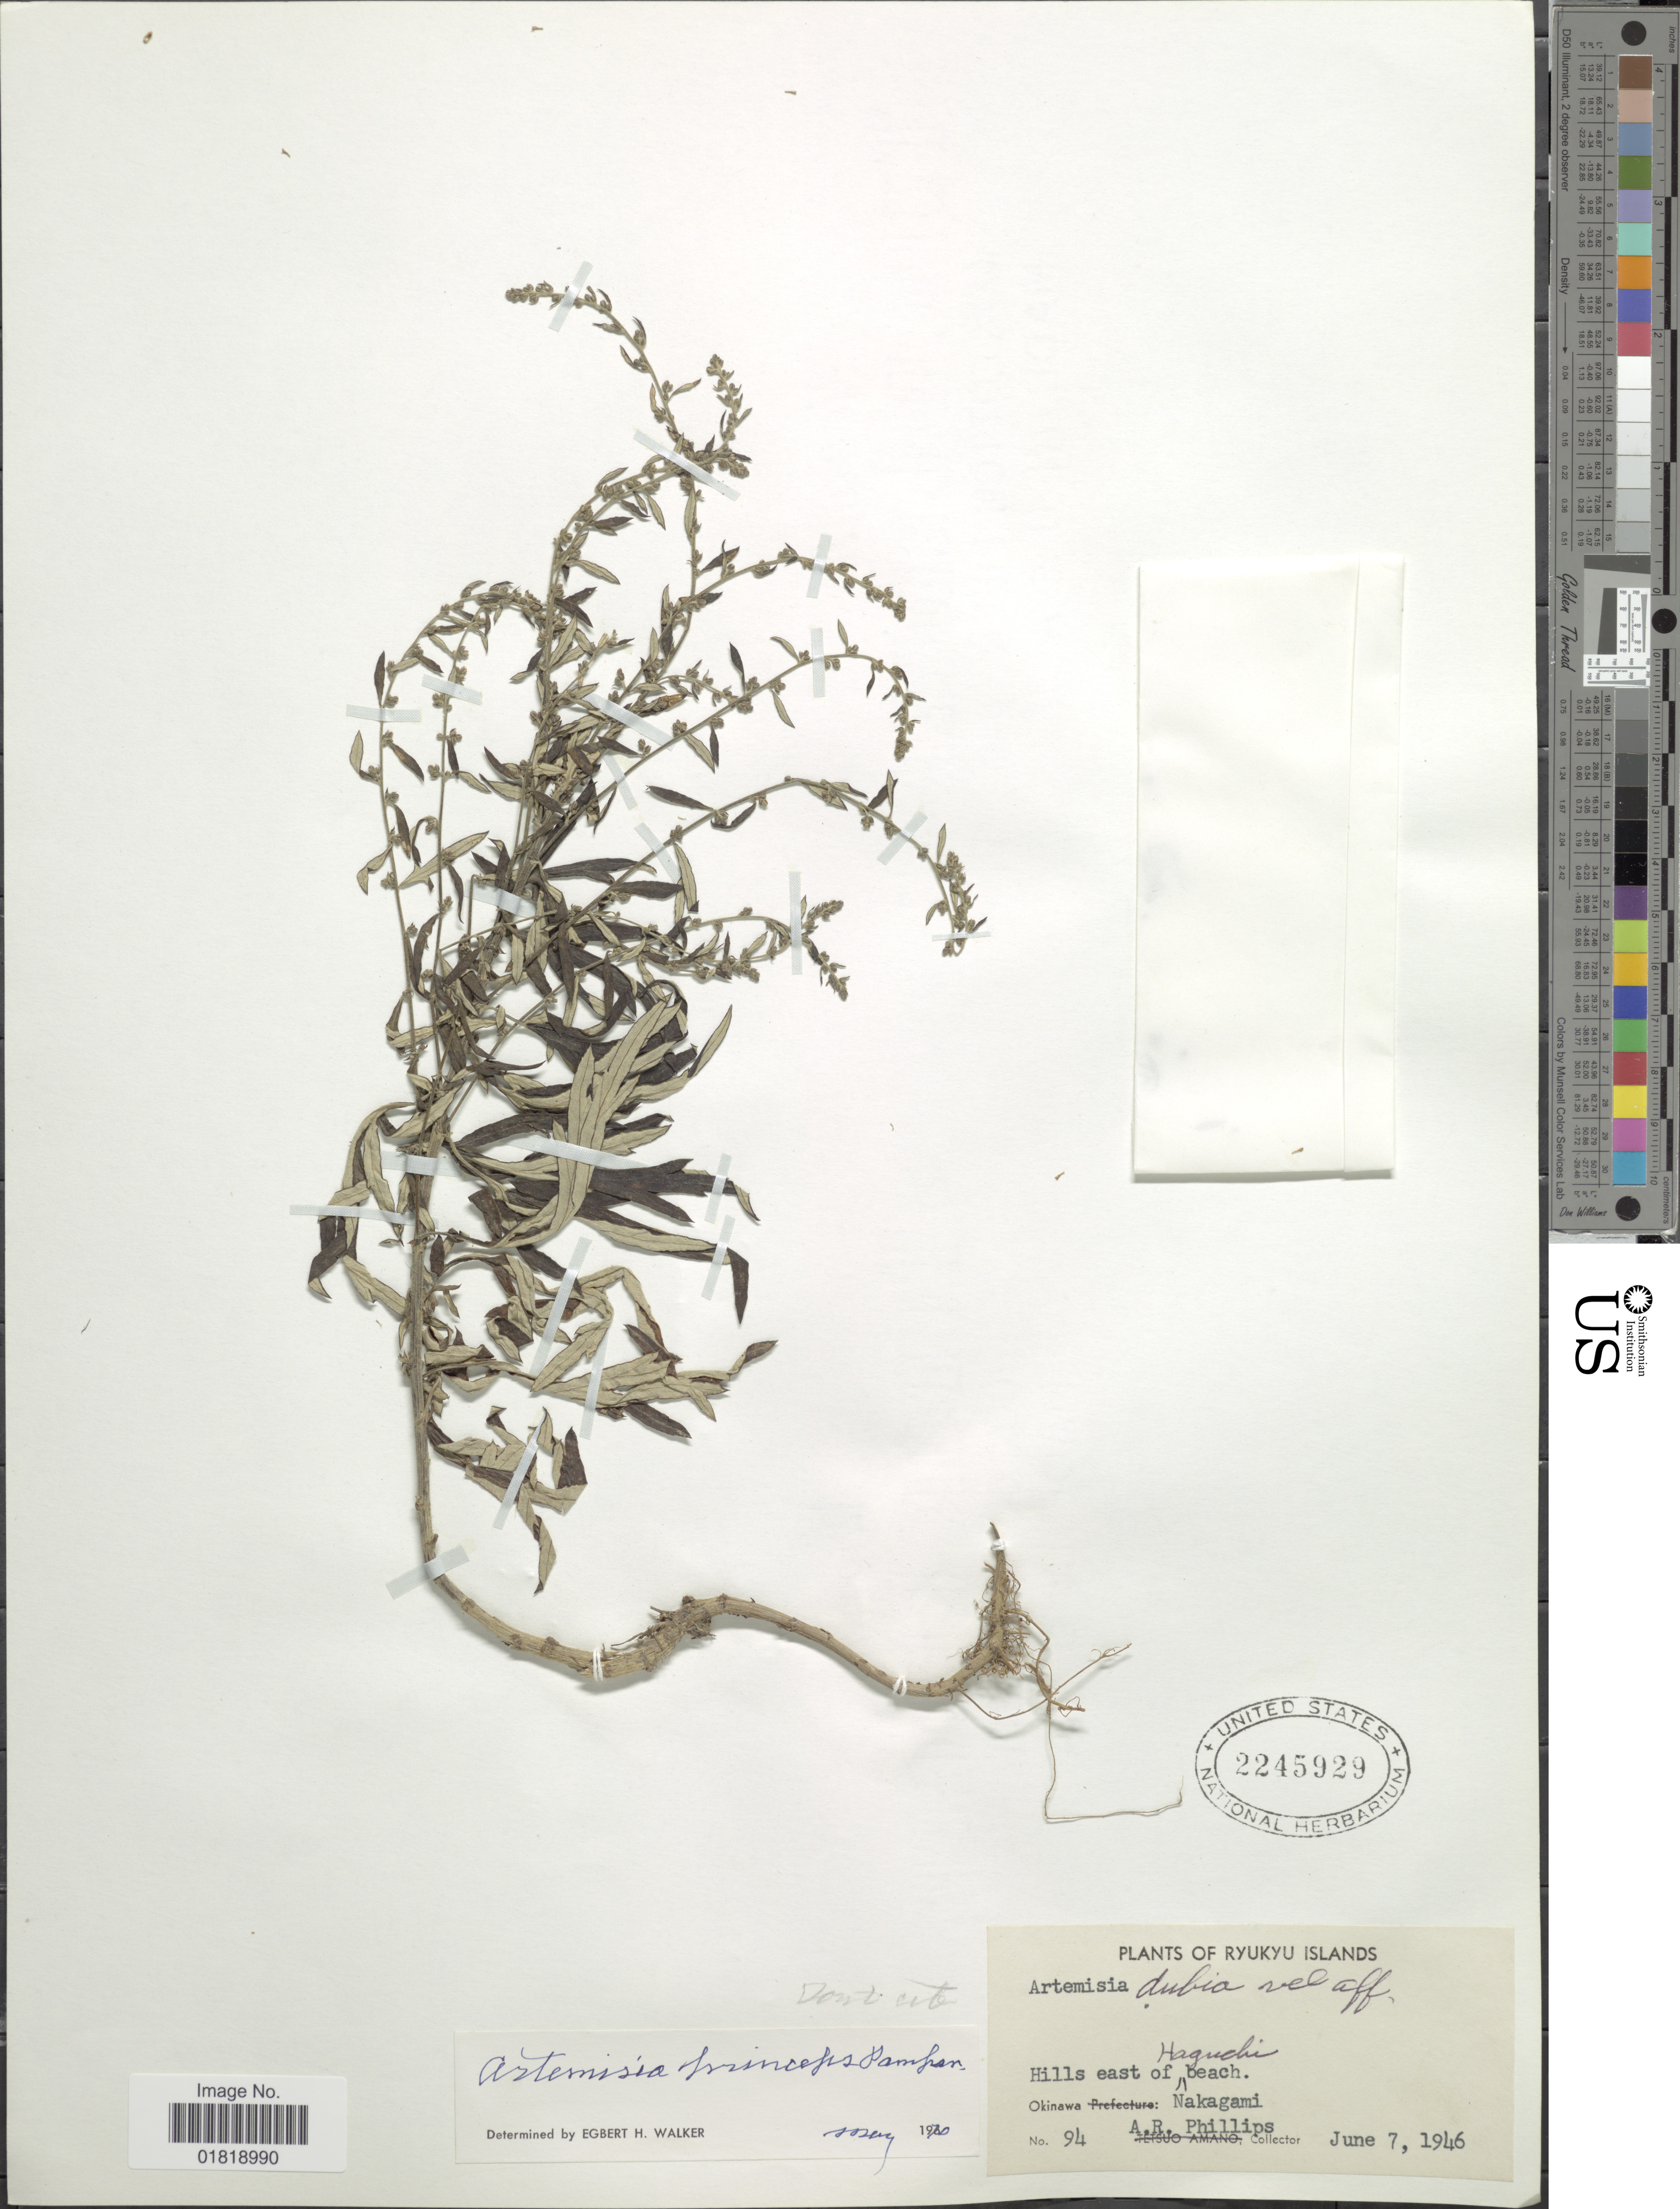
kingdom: Plantae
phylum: Tracheophyta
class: Magnoliopsida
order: Asterales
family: Asteraceae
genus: Artemisia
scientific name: Artemisia princeps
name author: Pamp.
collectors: A. R. Phillips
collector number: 94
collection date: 1946-06-07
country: Japan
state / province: Okinawa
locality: Ryukyu Islands, Hills east of beach, Okinawa: Nakagami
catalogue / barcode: US 2245929